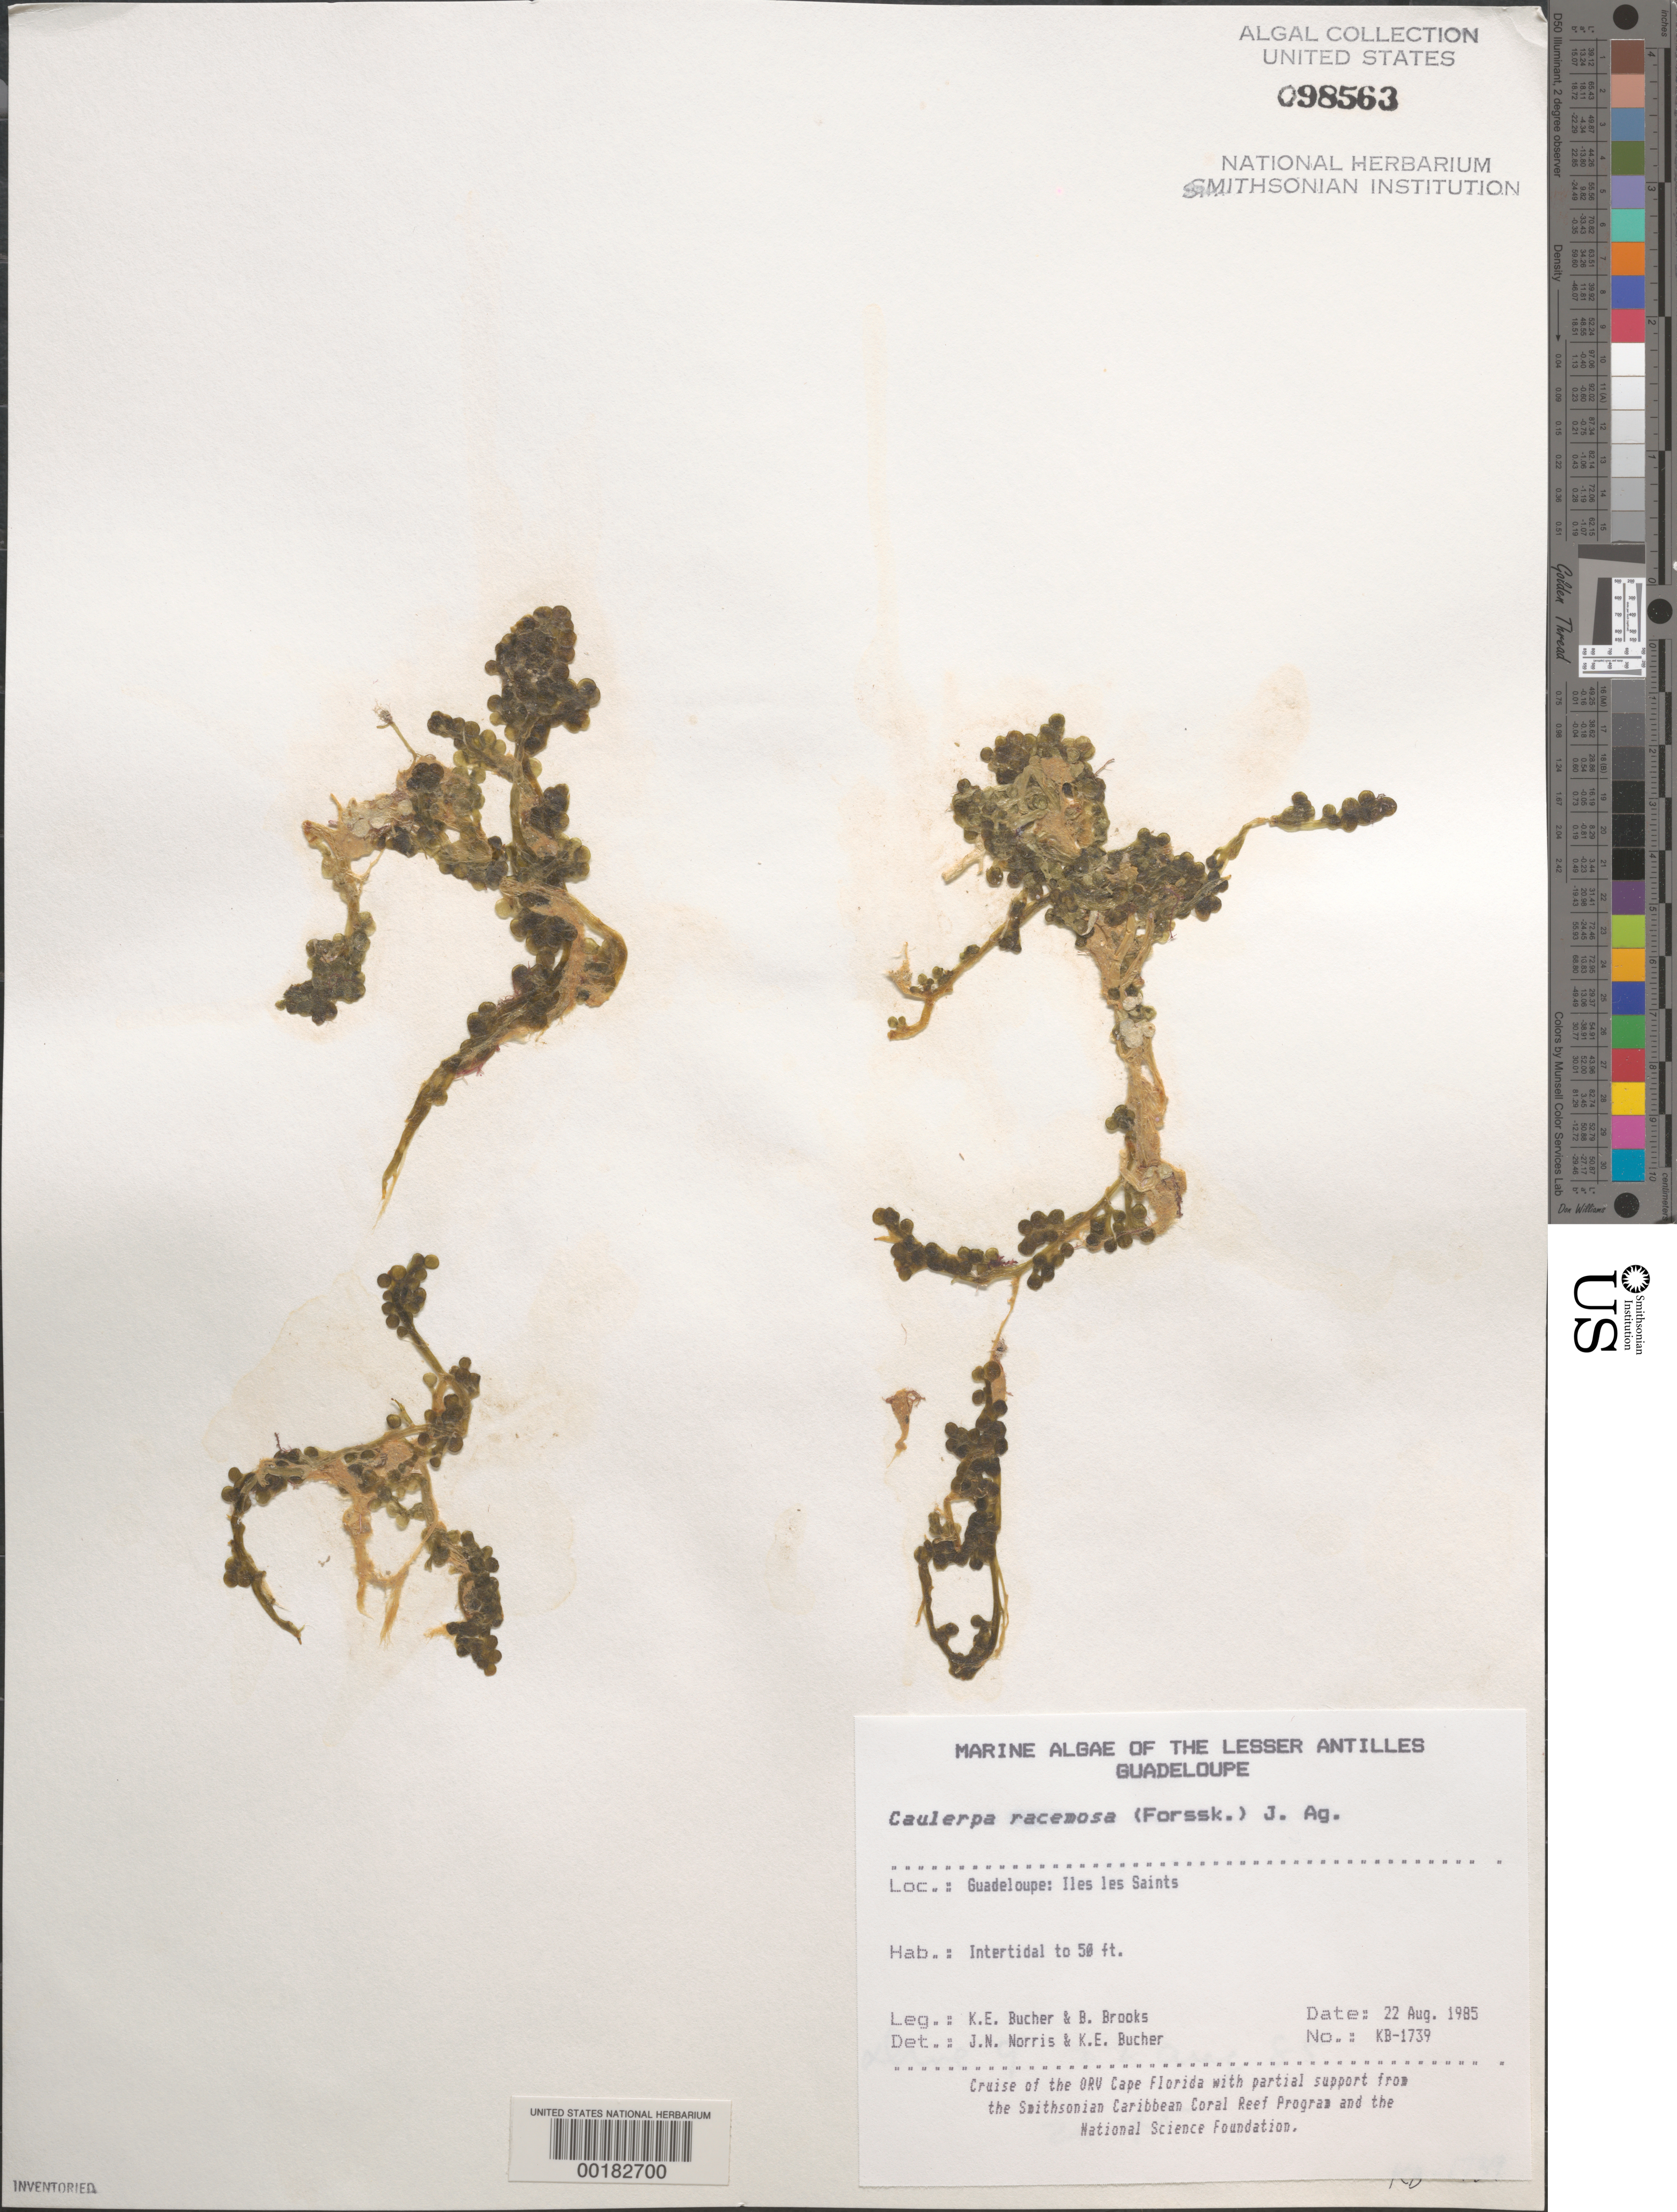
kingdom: Plantae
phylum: Chlorophyta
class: Ulvophyceae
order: Bryopsidales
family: Caulerpaceae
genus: Caulerpa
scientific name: Caulerpa racemosa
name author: (Forssk.) J. Agardh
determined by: Norris, J. N.; Bucher, K. E.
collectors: K. E. Bucher & B. Brooks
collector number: Kb-1739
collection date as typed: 22 Aug 1985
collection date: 1985-08-22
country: Guadeloupe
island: Iles des Saintes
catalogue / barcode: US 98563